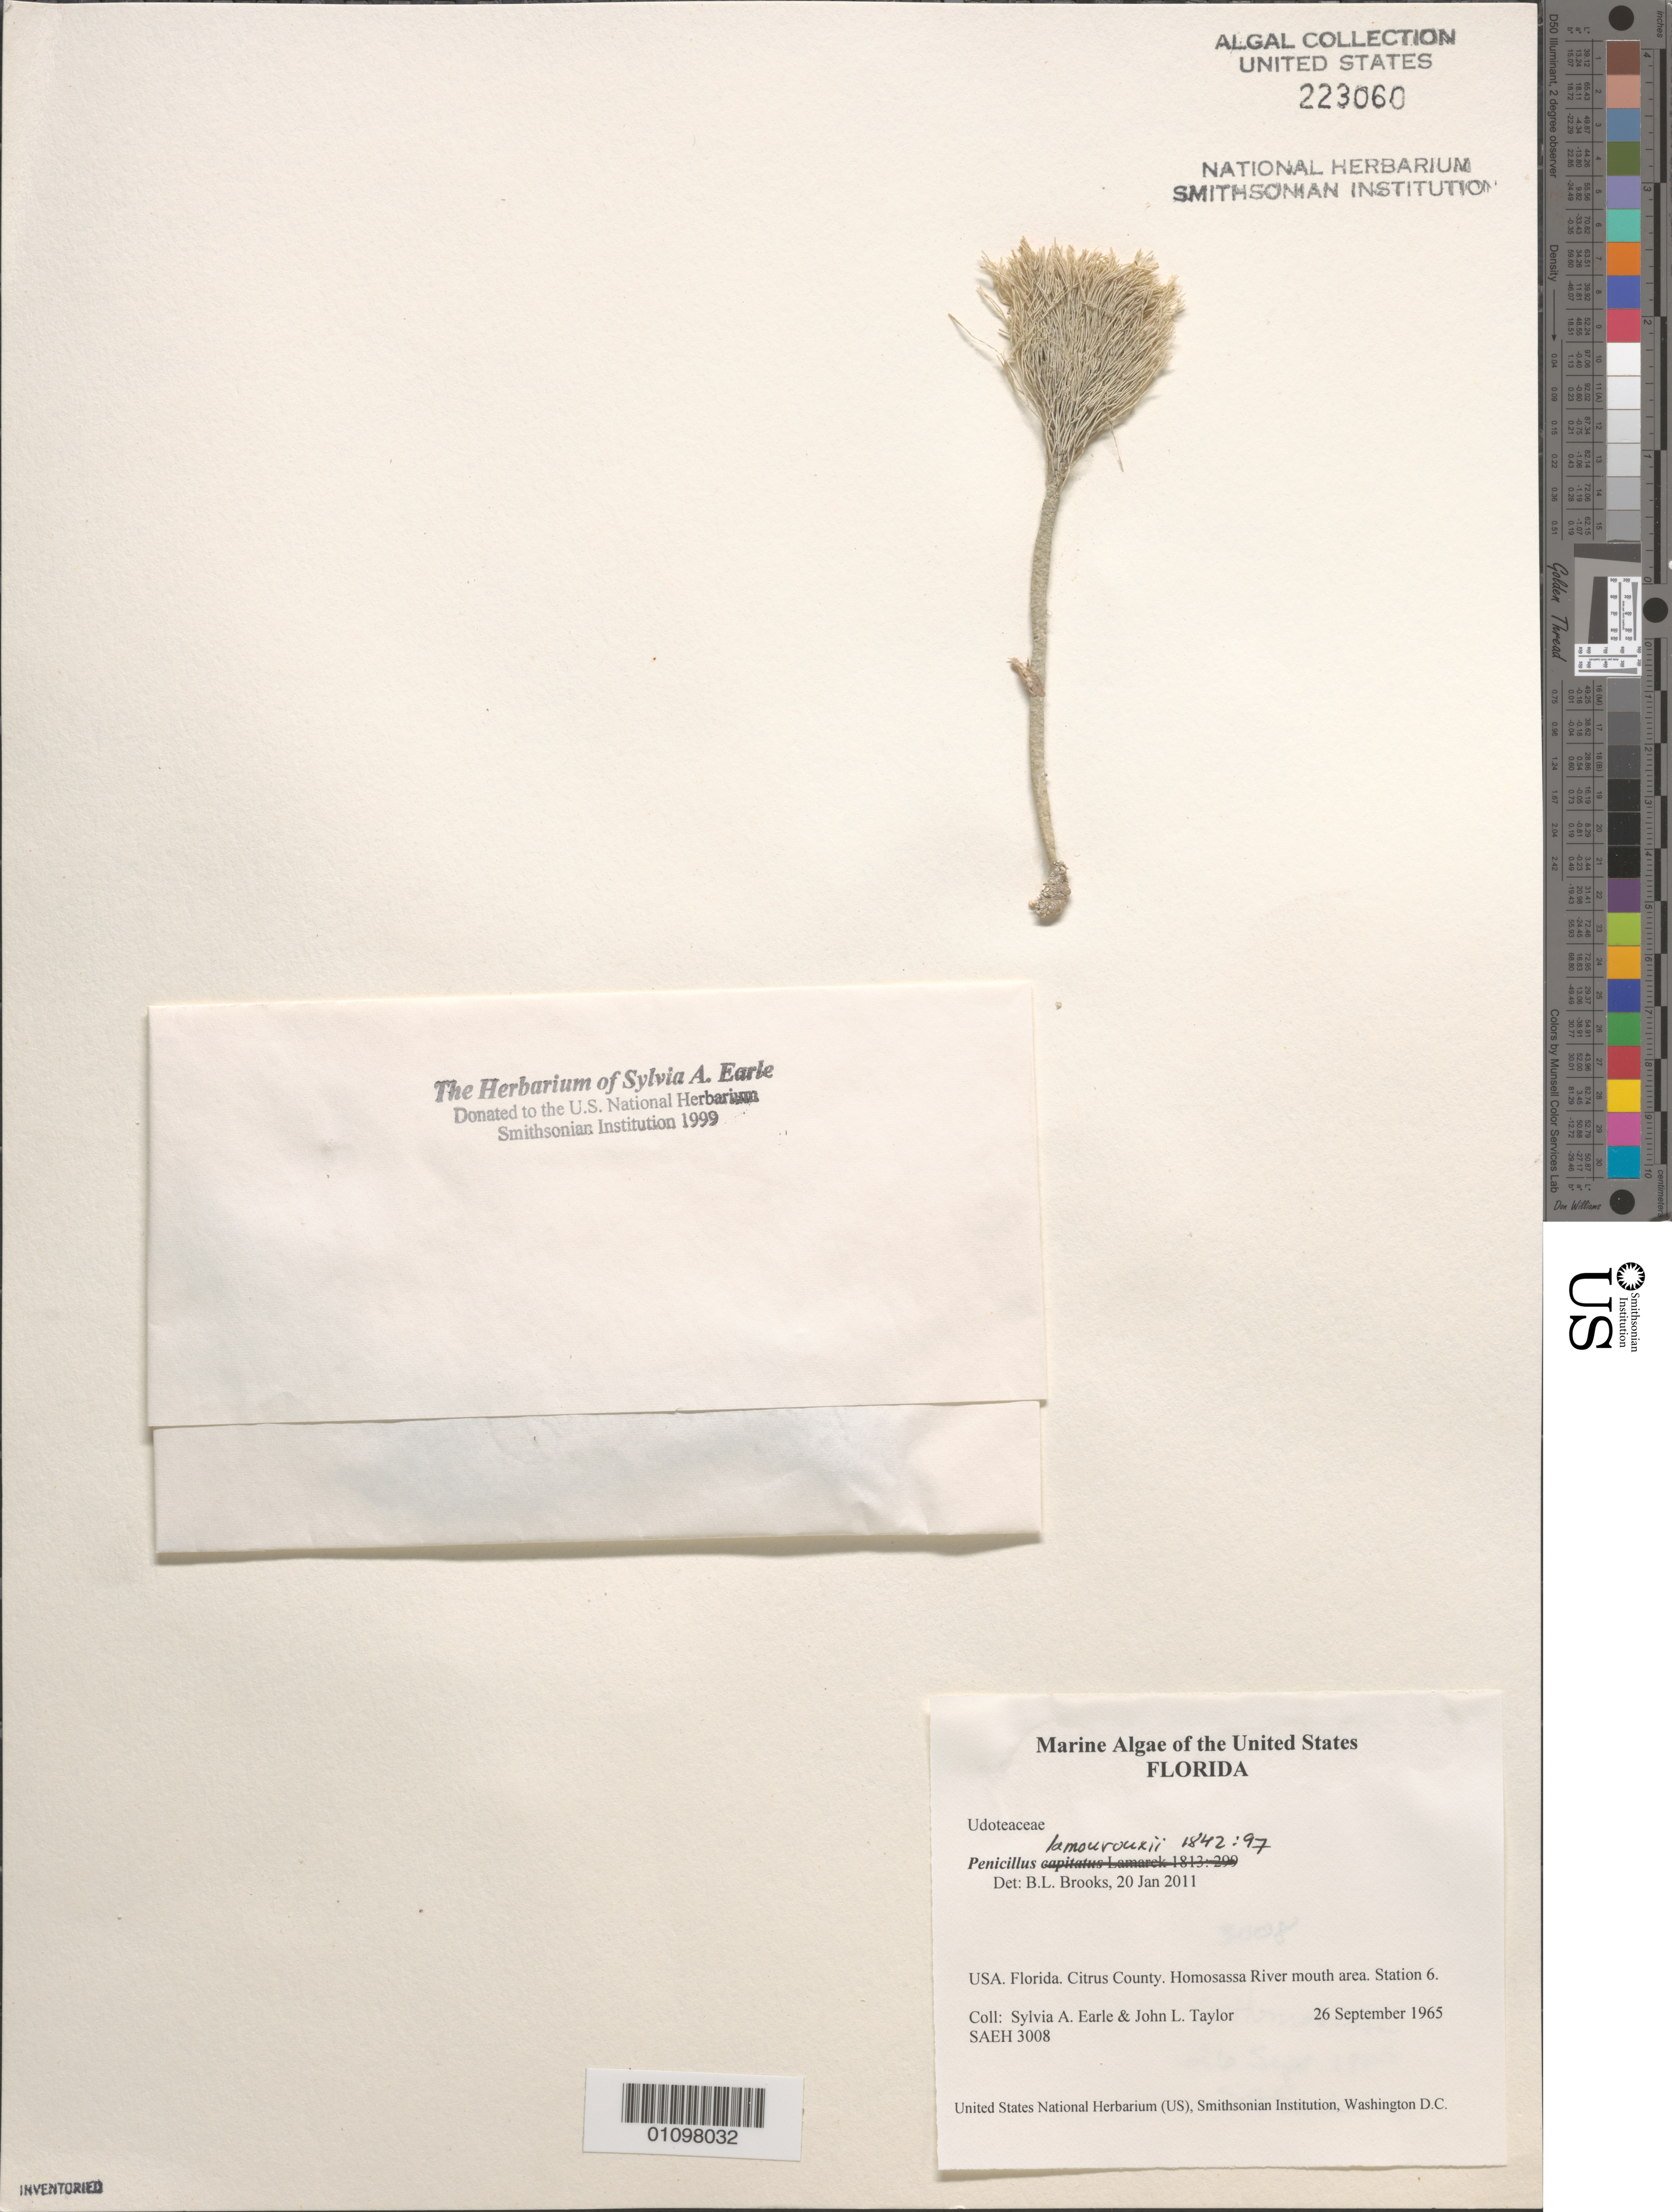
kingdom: Plantae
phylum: Chlorophyta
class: Ulvophyceae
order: Bryopsidales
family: Udoteaceae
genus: Penicillus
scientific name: Penicillus lamourouxii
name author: Decne.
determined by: Brooks, B. L., (BOT), Smithsonian Institution - National Museum of Natural History (UNITED STATES)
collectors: S. A. Earle & J. L. Taylor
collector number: SAEH 3008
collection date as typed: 26 Sep 1965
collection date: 1965-09-26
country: United States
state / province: Florida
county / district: Citrus County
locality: Station 6, Homosassa River mouth area, Gulf of Mexico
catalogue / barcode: US 223060